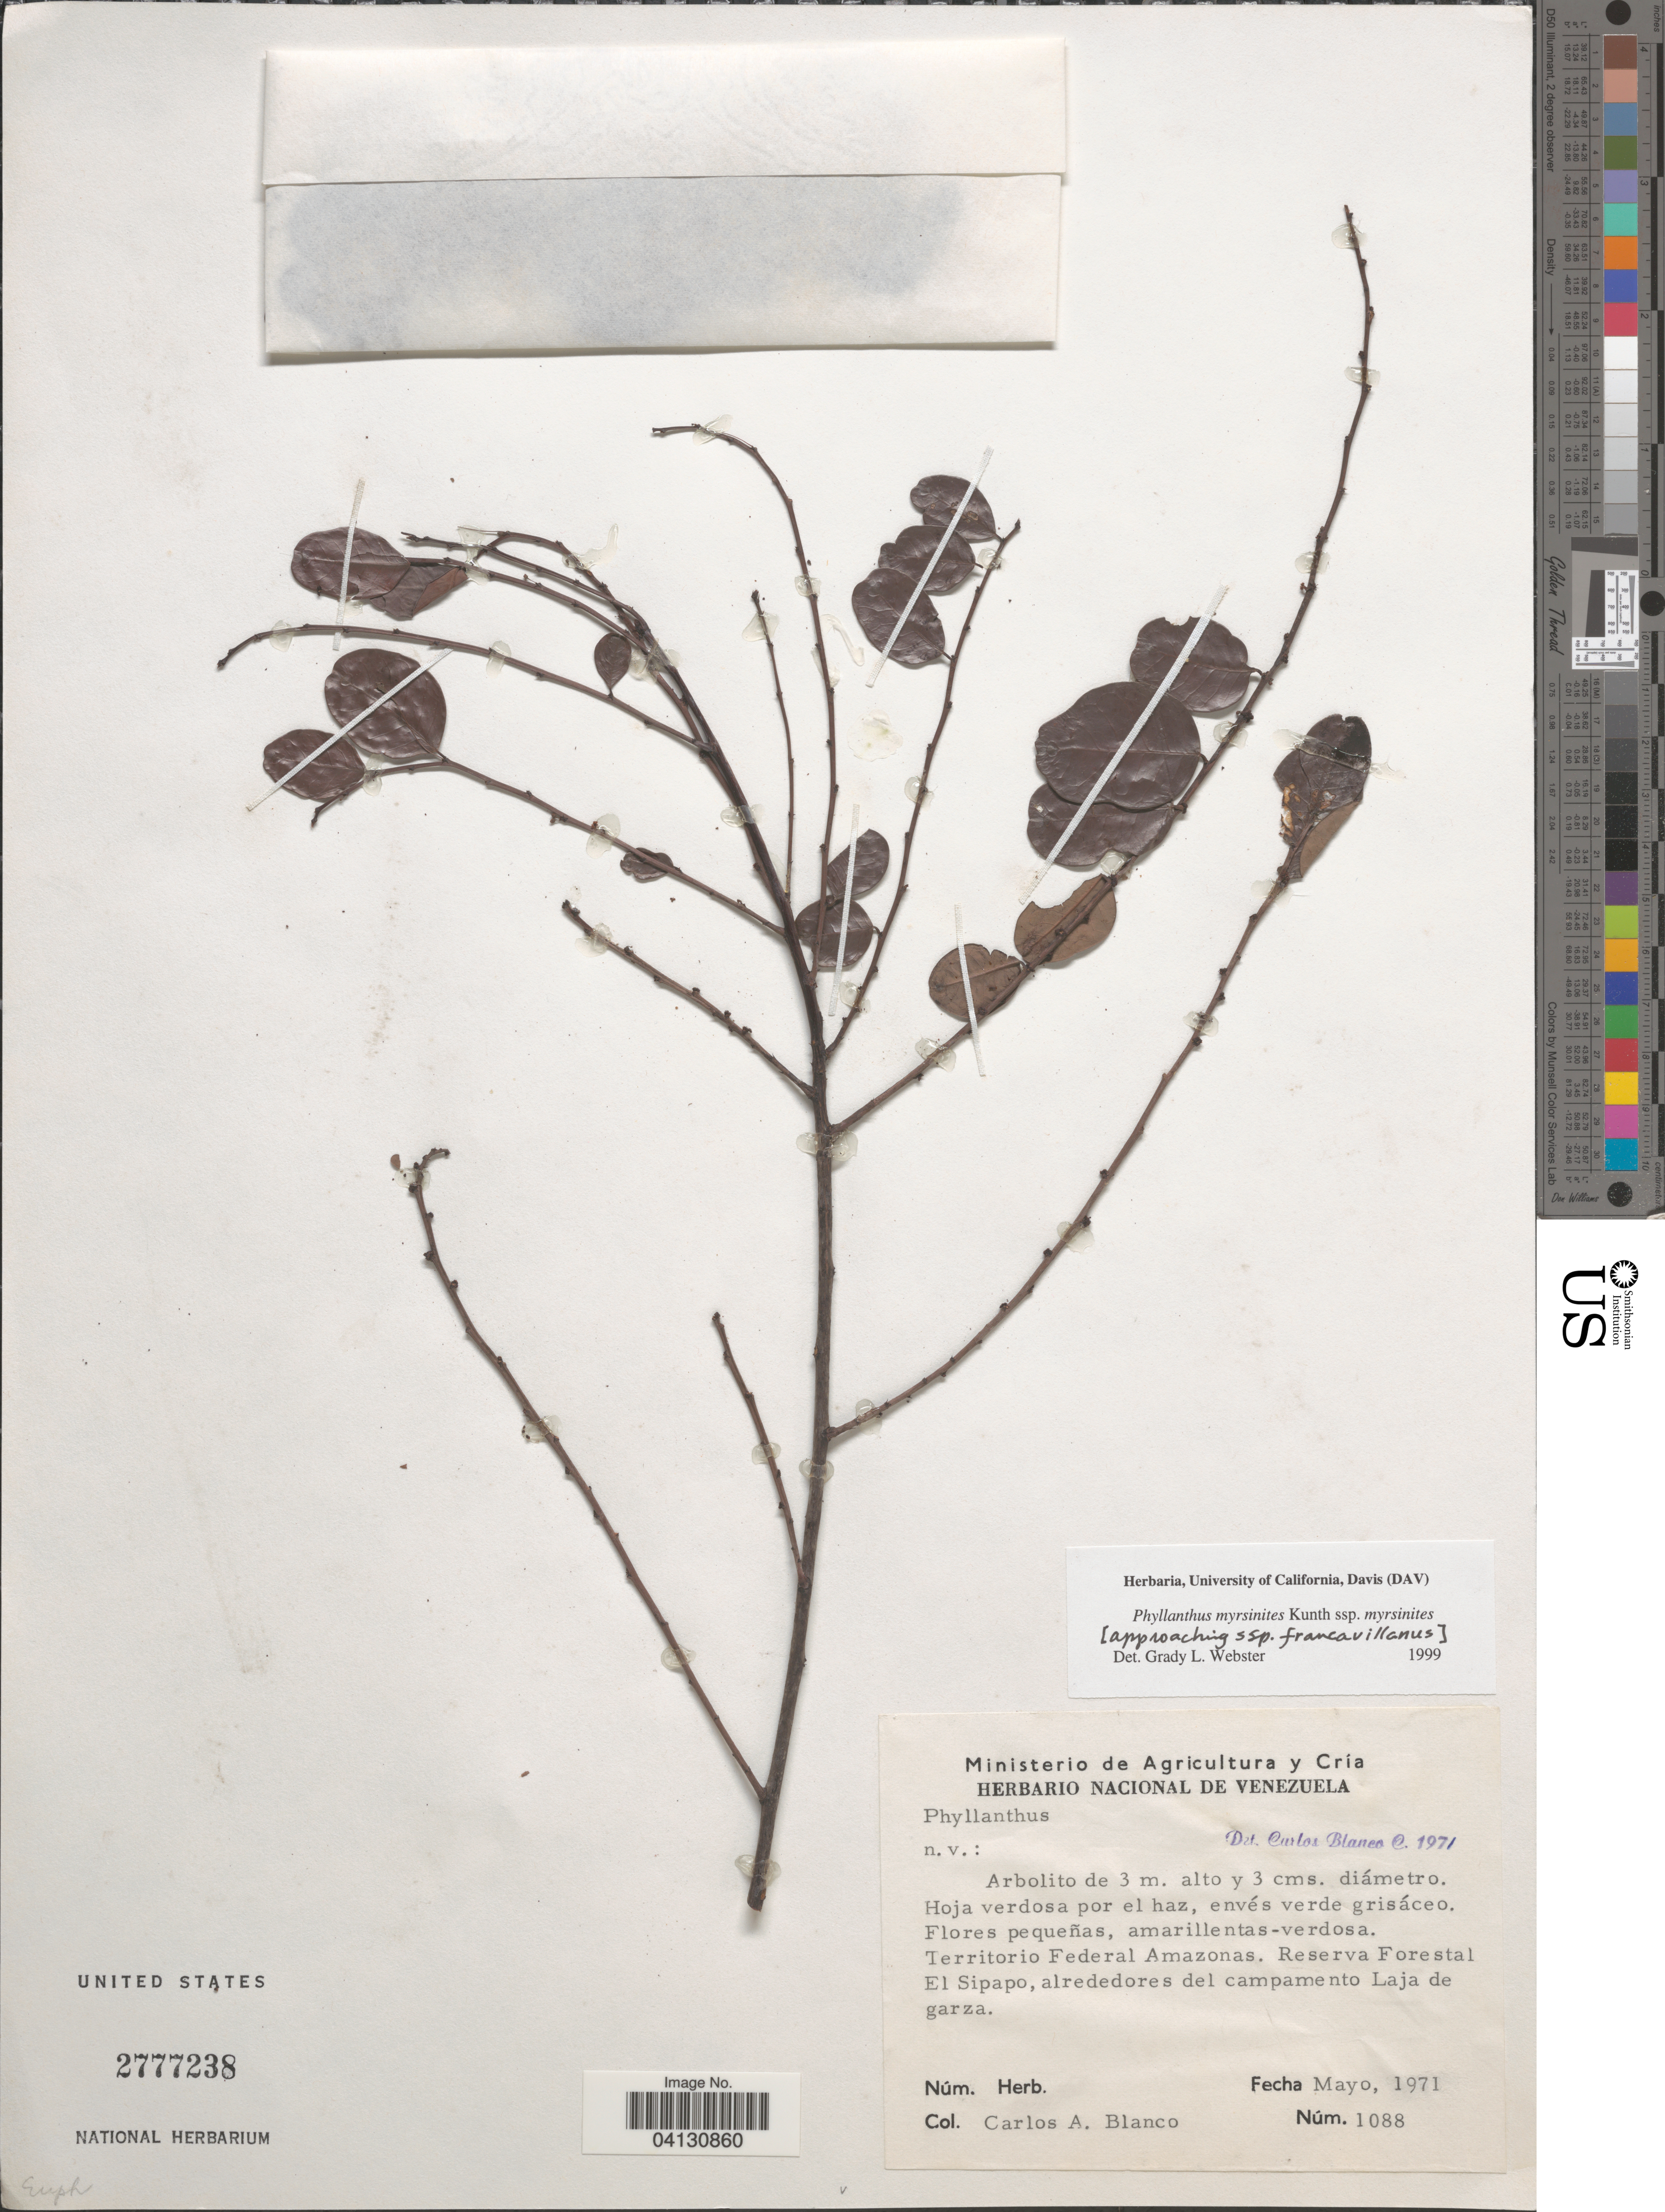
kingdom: Plantae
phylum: Tracheophyta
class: Magnoliopsida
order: Malpighiales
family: Phyllanthaceae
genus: Phyllanthus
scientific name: Phyllanthus myrsinites subsp. myrsinites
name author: Kunth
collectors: C. A. Blanco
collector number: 1088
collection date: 1971-05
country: Venezuela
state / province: Amazonas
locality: Territorio Federal Amazonas. Reserva Forestal El Sipapo, alrededores del campamento Laja de garza.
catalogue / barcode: US 2777238